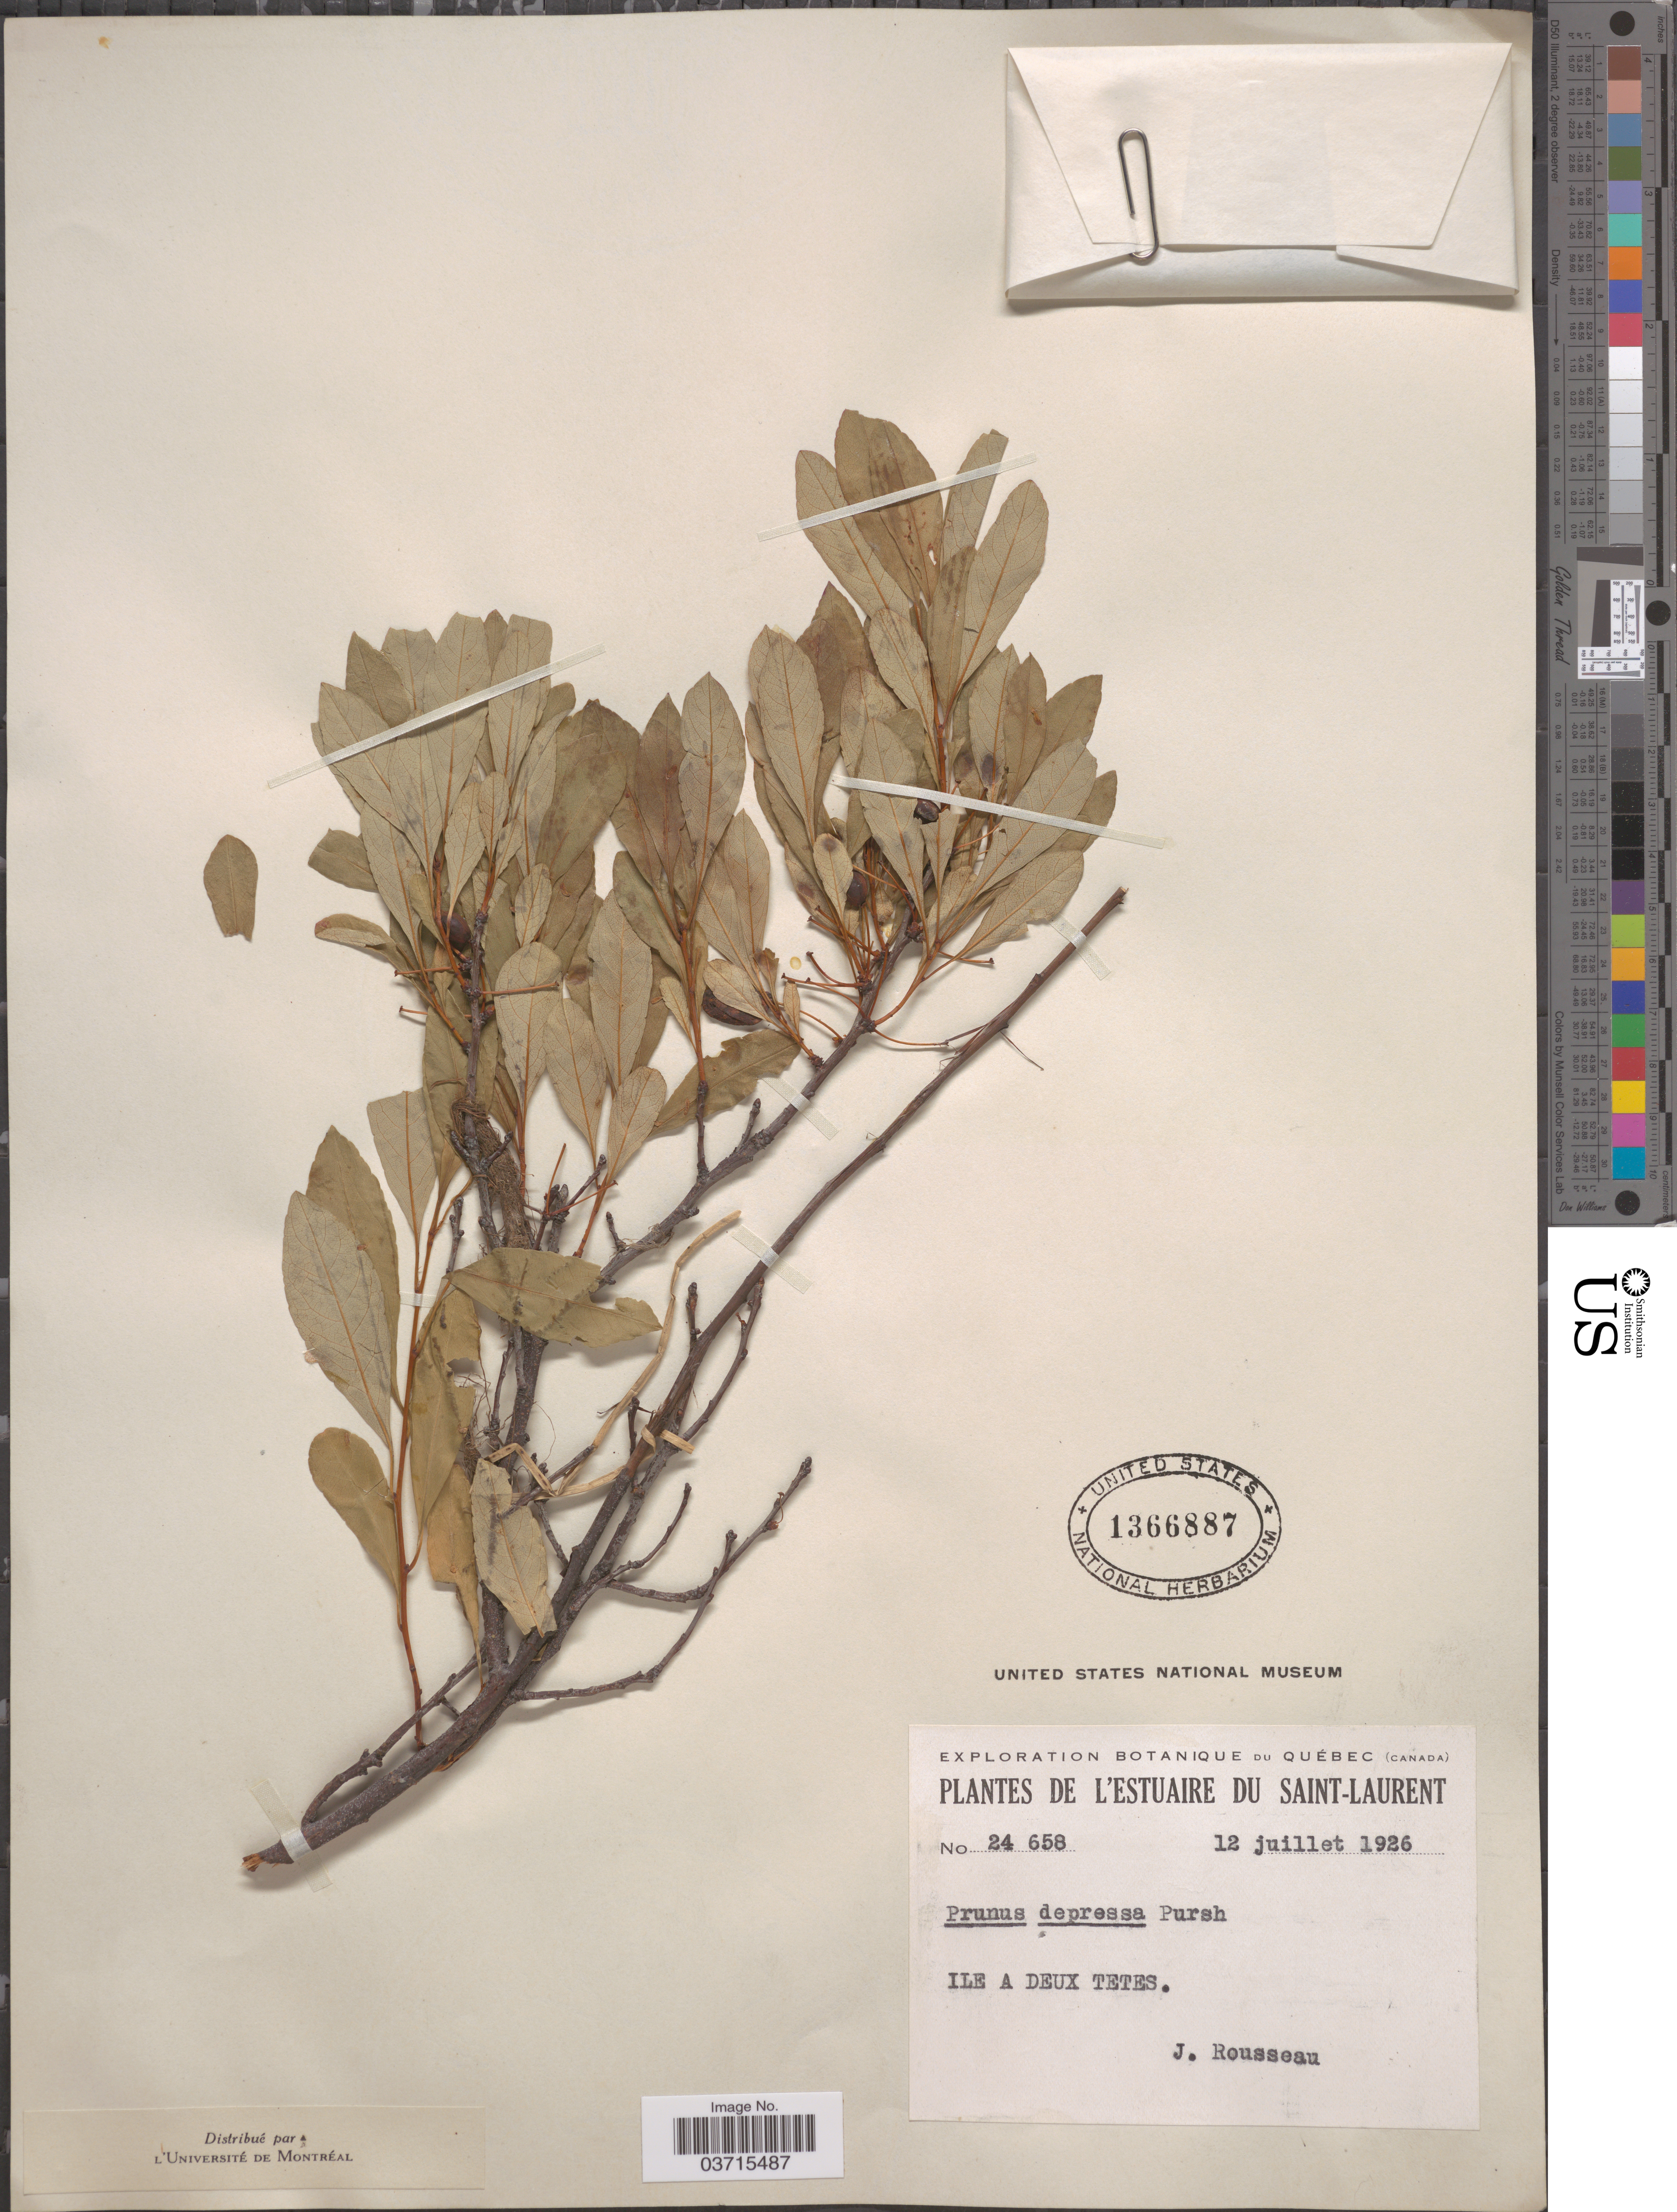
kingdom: Plantae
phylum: Tracheophyta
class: Magnoliopsida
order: Rosales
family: Rosaceae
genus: Prunus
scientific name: Prunus depressa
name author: Pursh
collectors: J. Rousseau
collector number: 24658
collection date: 1926-07-12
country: Canada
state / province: Quebec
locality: Estuaire du Saint-Laurent. Ile a Deux Tetes.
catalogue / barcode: US 1366887